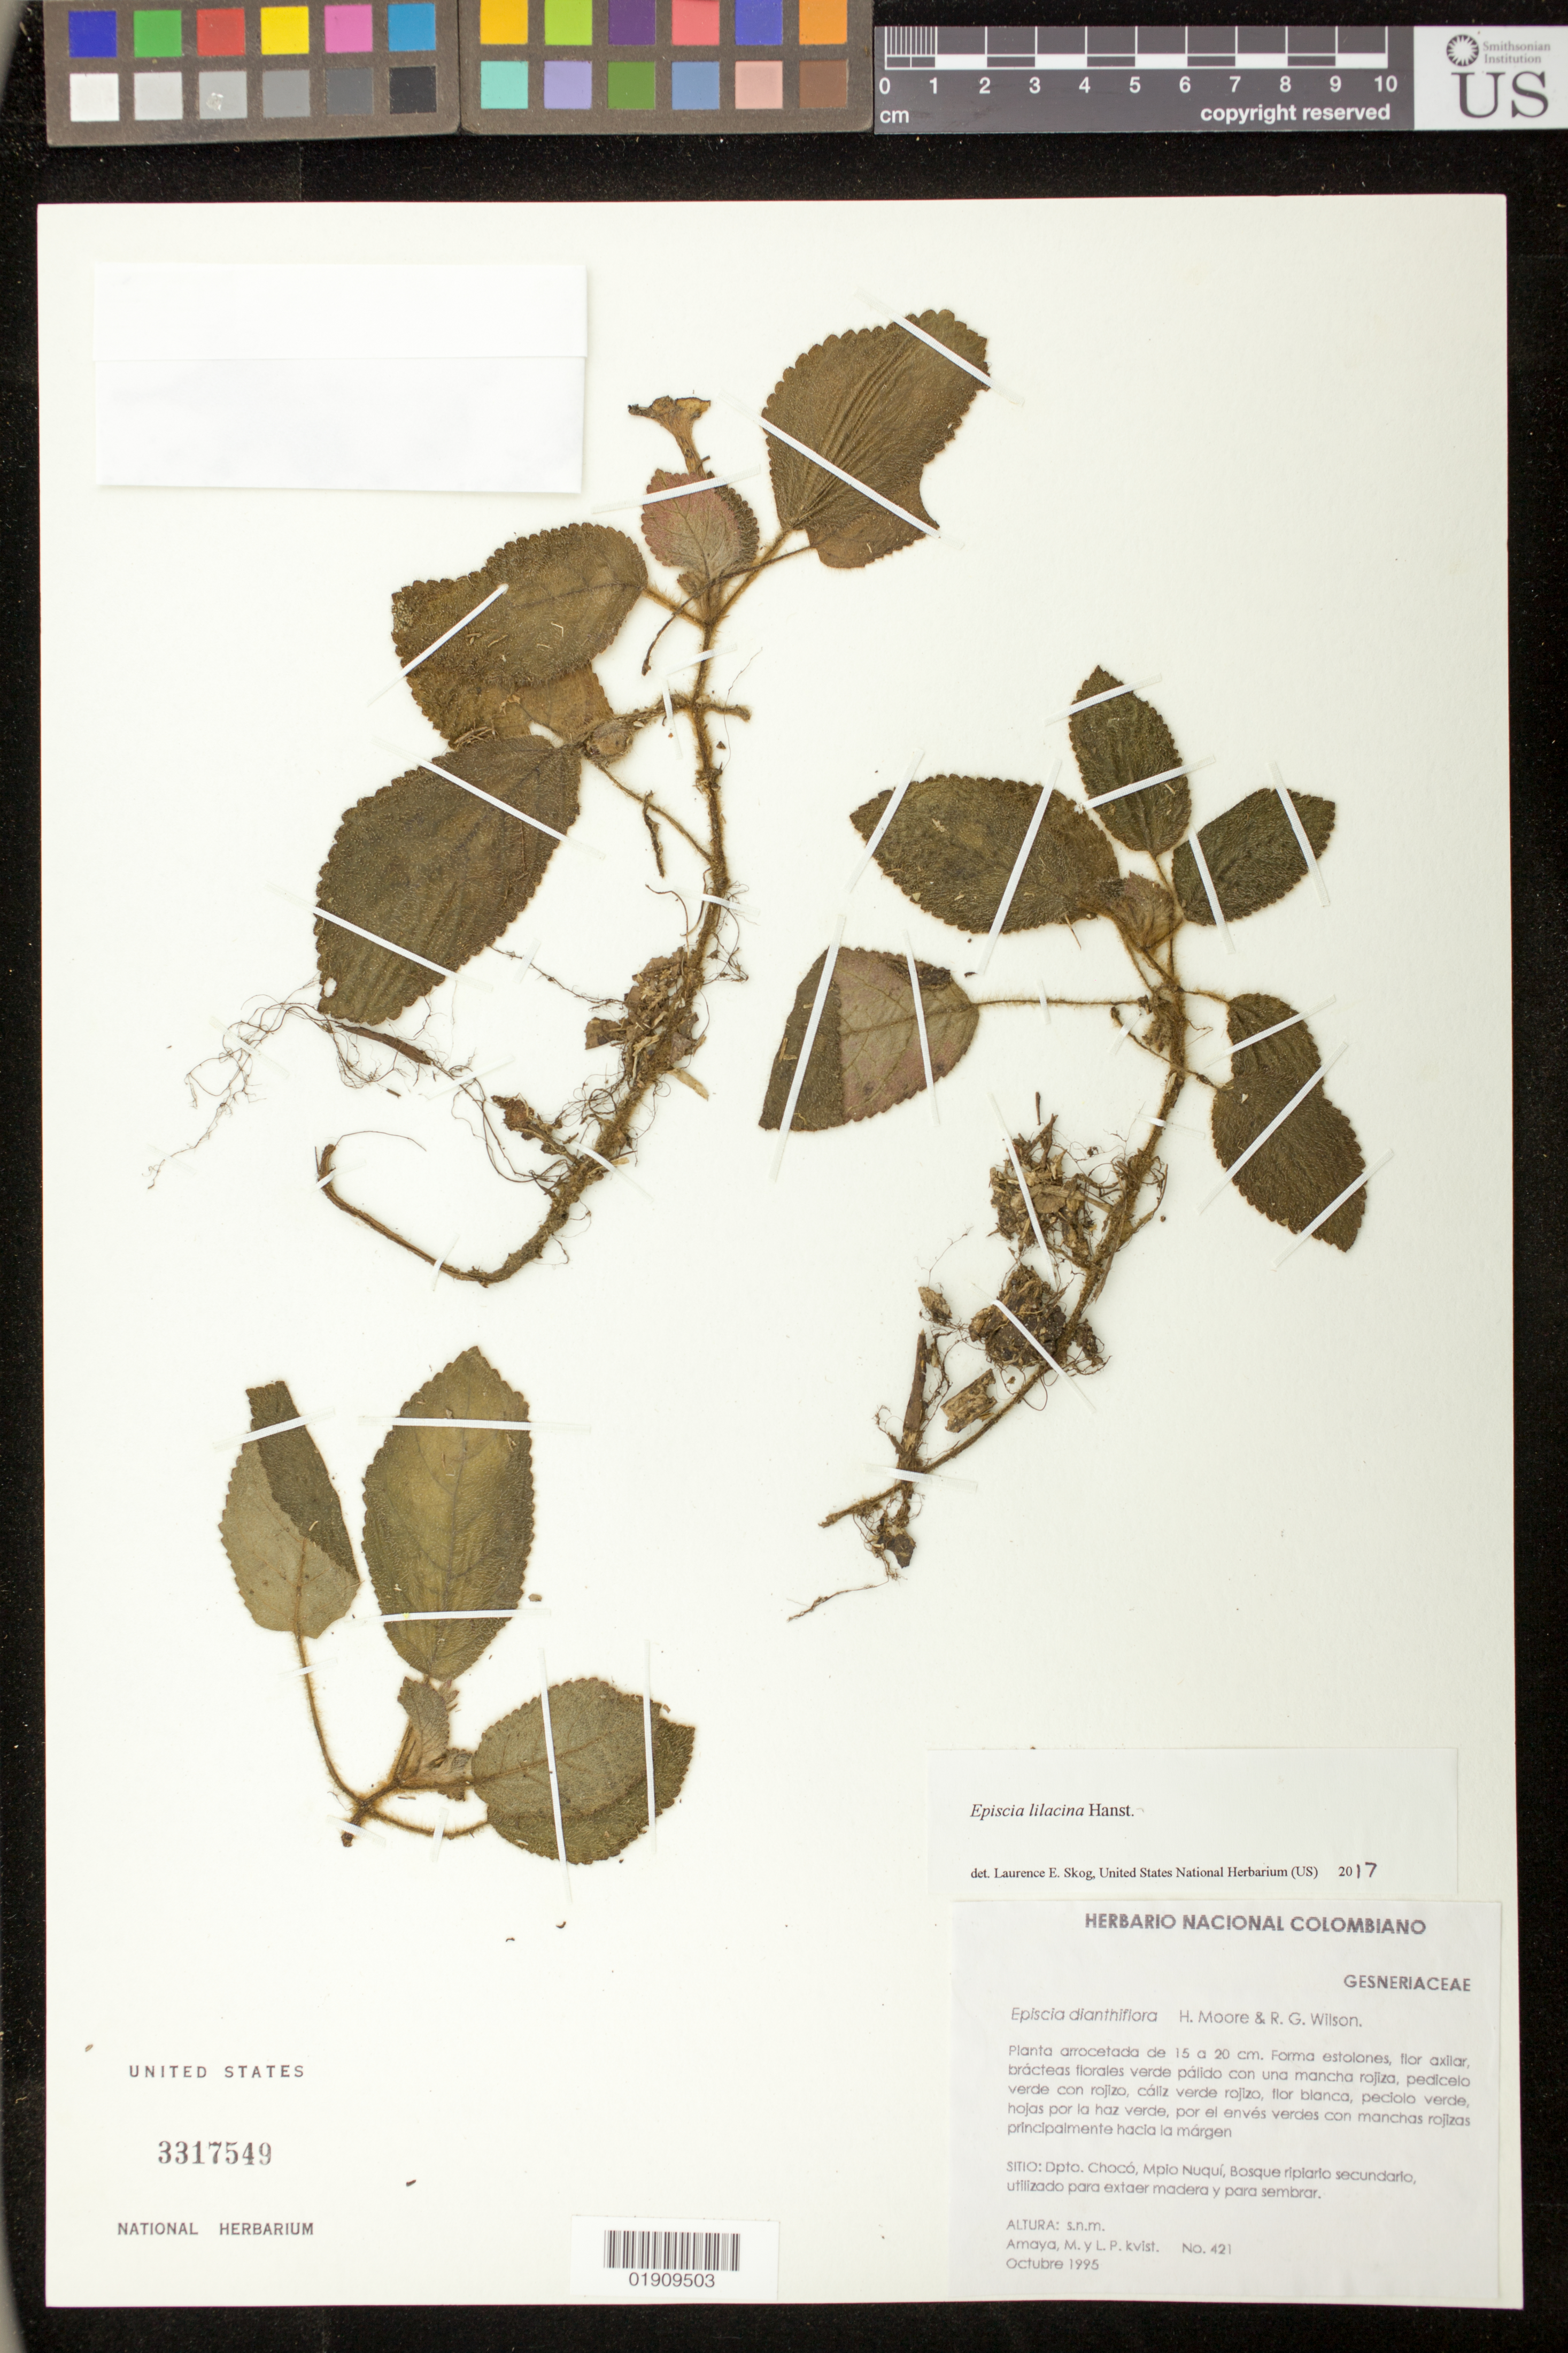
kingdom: Plantae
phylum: Tracheophyta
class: Magnoliopsida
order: Lamiales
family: Gesneriaceae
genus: Episcia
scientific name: Episcia lilacina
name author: Hanst.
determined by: Skog, Laurence E.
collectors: M. Amaya & L. P. Kvist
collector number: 421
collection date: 1995-10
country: Colombia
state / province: Chocó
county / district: Nuqui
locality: Dpto. Choco, Mpio Nuqui.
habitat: Bosque ripiario secundario, utilizado para extaer madera y para sembrar.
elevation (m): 0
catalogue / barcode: US 3317549